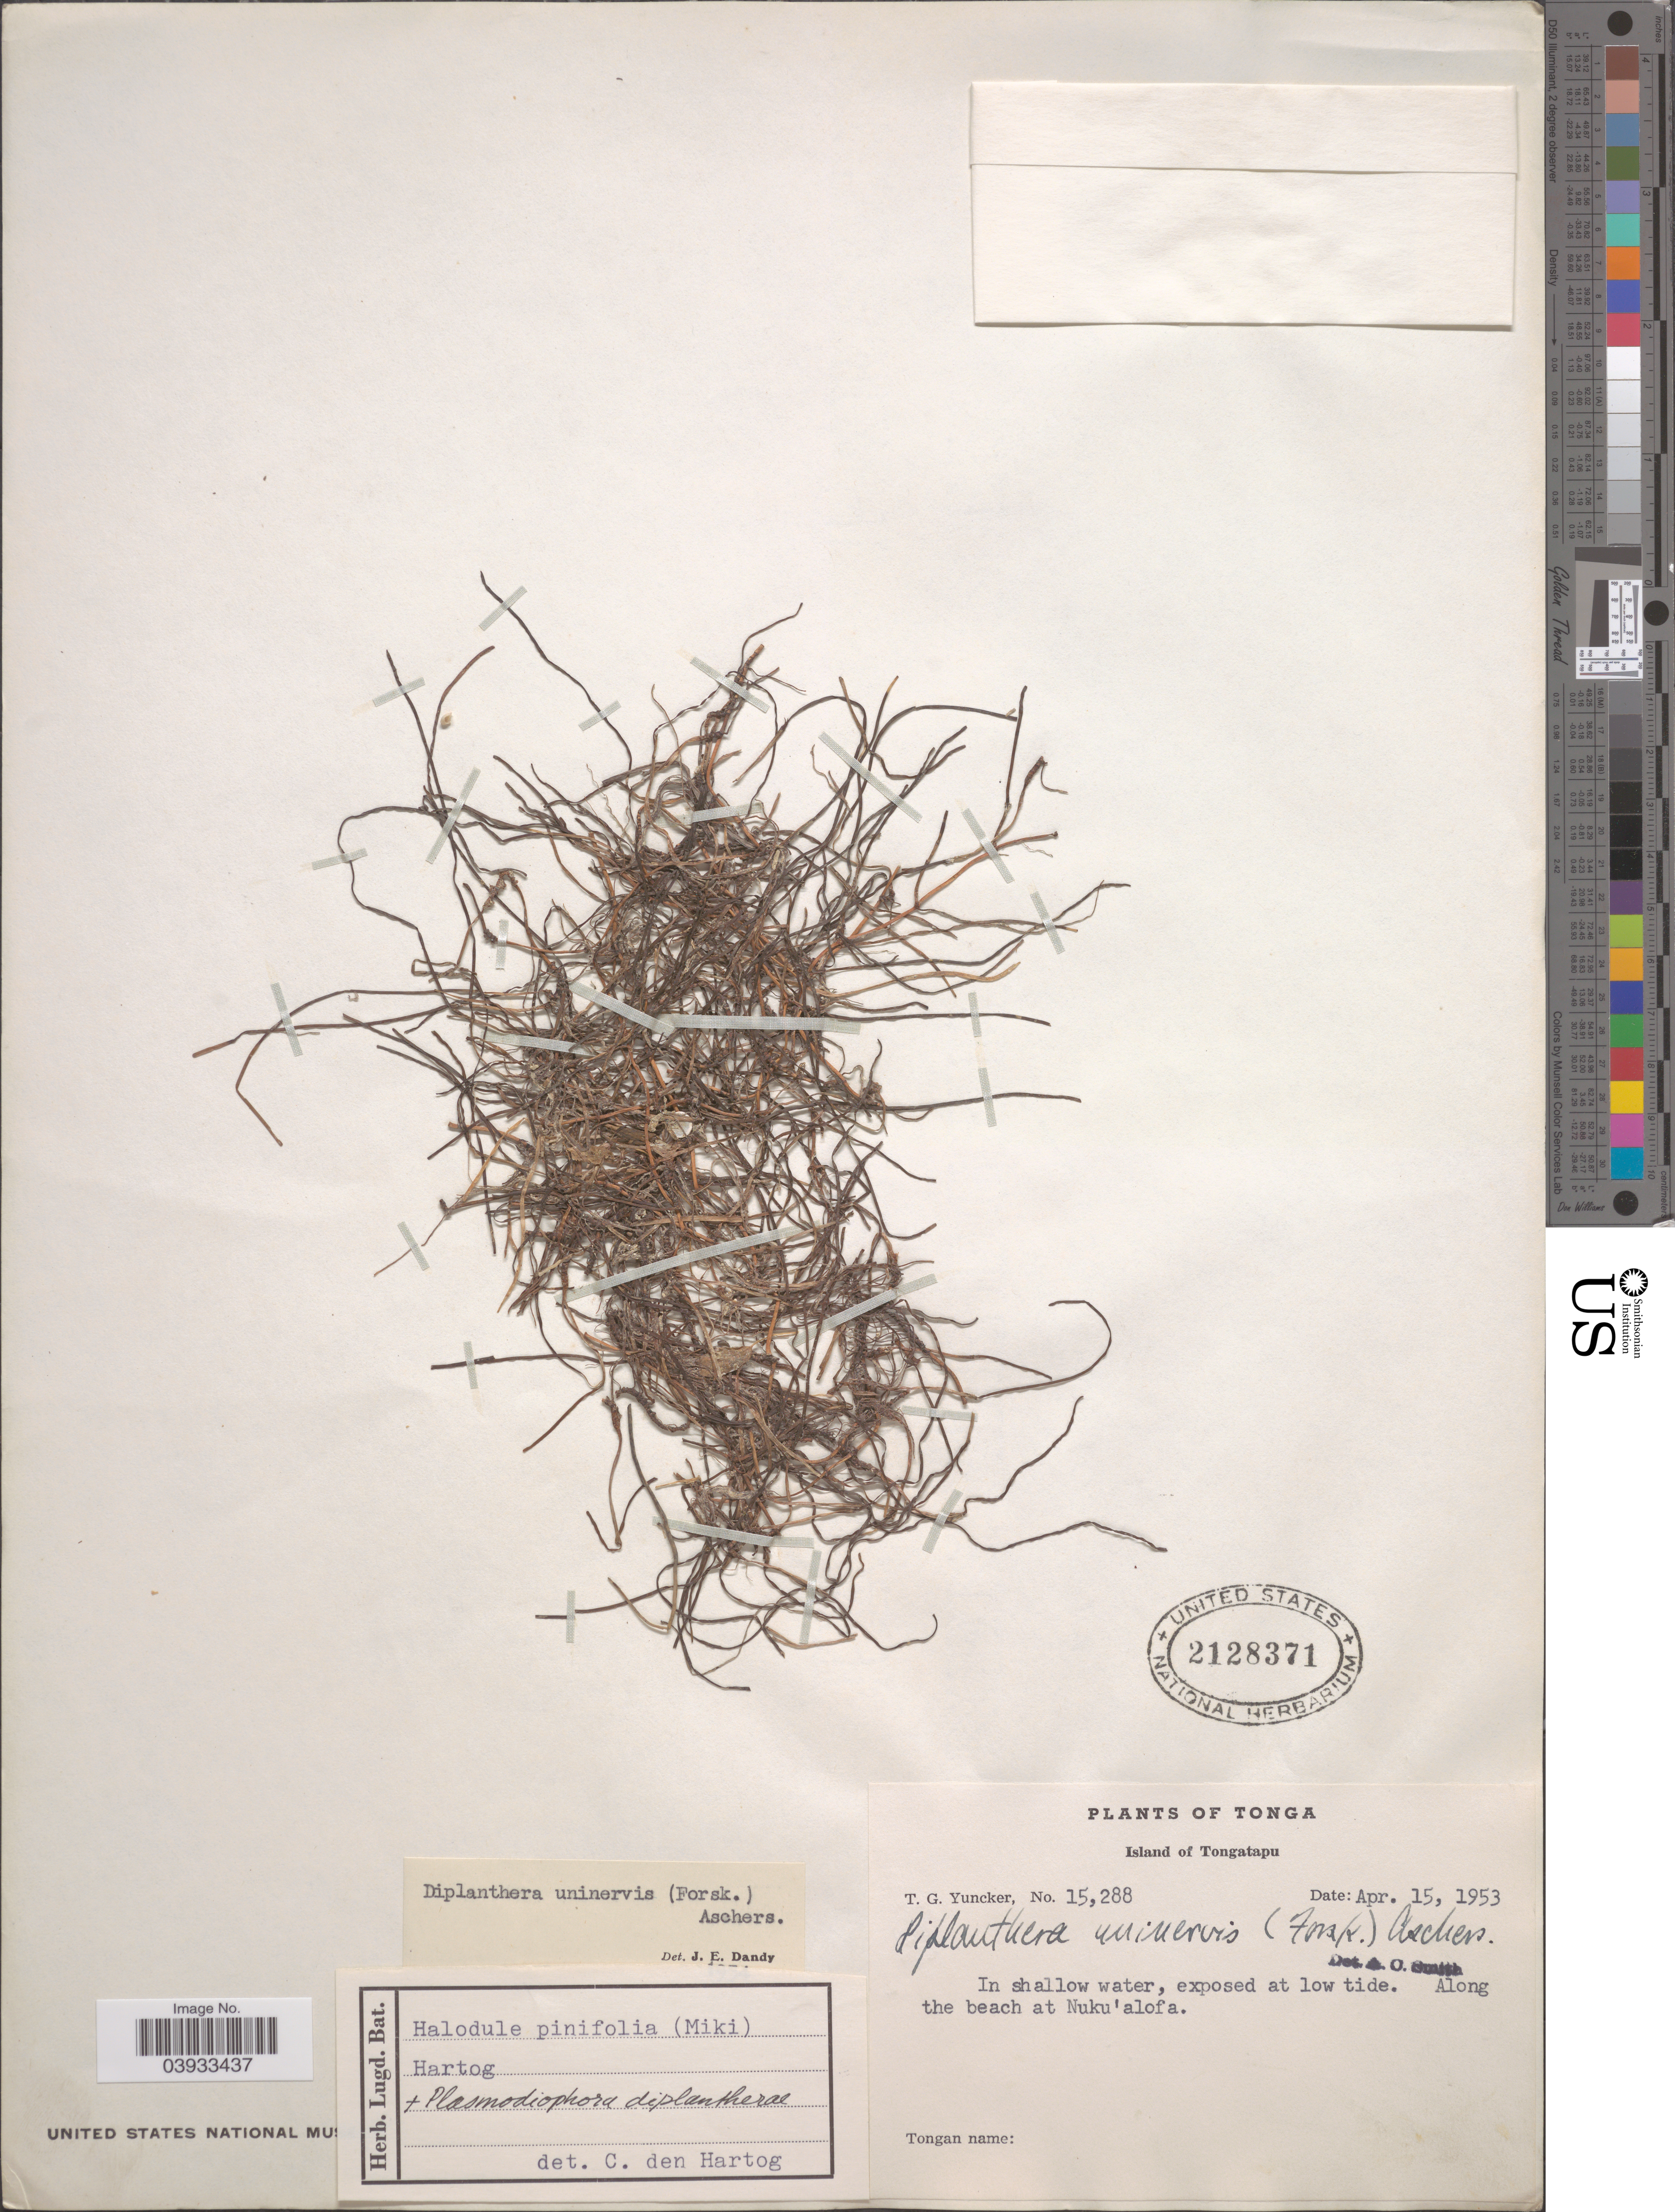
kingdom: Plantae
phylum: Tracheophyta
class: Liliopsida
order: Alismatales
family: Cymodoceaceae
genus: Halodule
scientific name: Halodule pinifolia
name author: (Miki) Hartog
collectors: T. G. Yuncker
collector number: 15288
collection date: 1953-04-15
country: Tonga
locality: Island of Tongatapu. Along the beach at Nuku'alofa.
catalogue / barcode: US 2128371